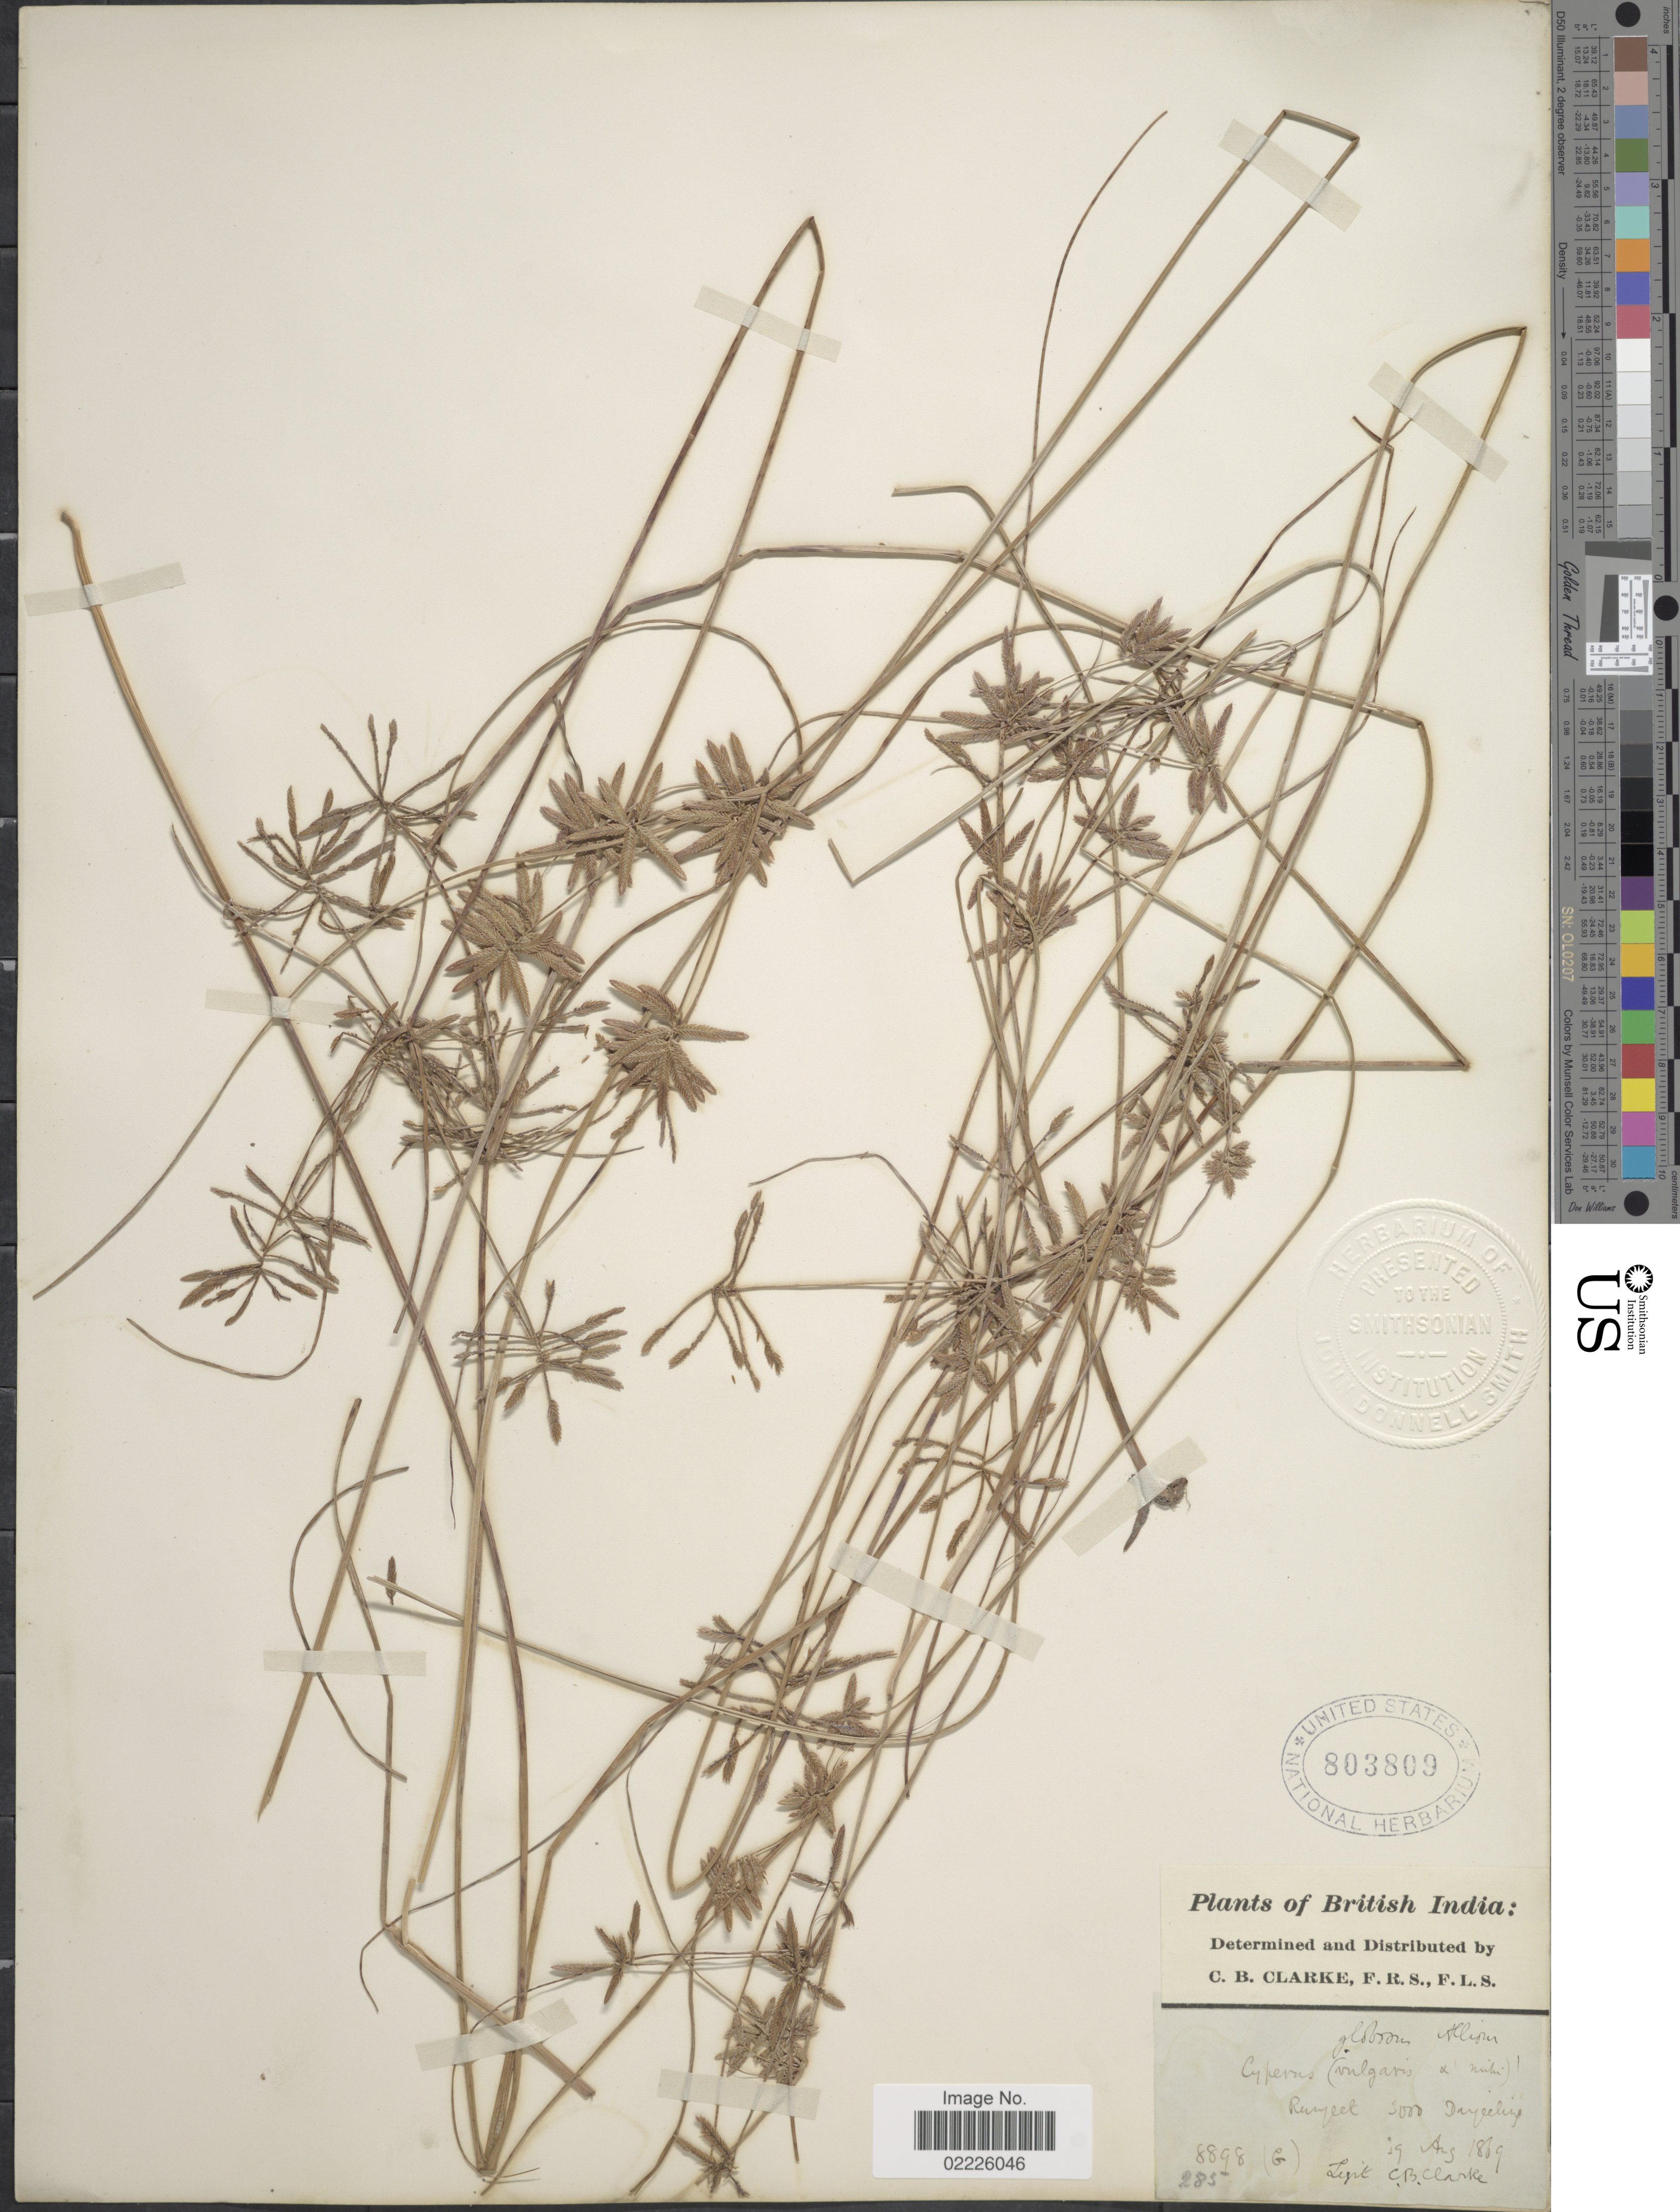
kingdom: Plantae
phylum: Tracheophyta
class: Liliopsida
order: Poales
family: Cyperaceae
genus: Cyperus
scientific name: Cyperus flavidus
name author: Retz.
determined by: Strong, Mark T., (BOT), Smithsonian Institution - National Museum of Natural History (UNITED STATES)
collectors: C. B. Clarke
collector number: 8898G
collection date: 1869-08-19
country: India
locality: British India, Rungeet, Darjeeling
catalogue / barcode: US 803809